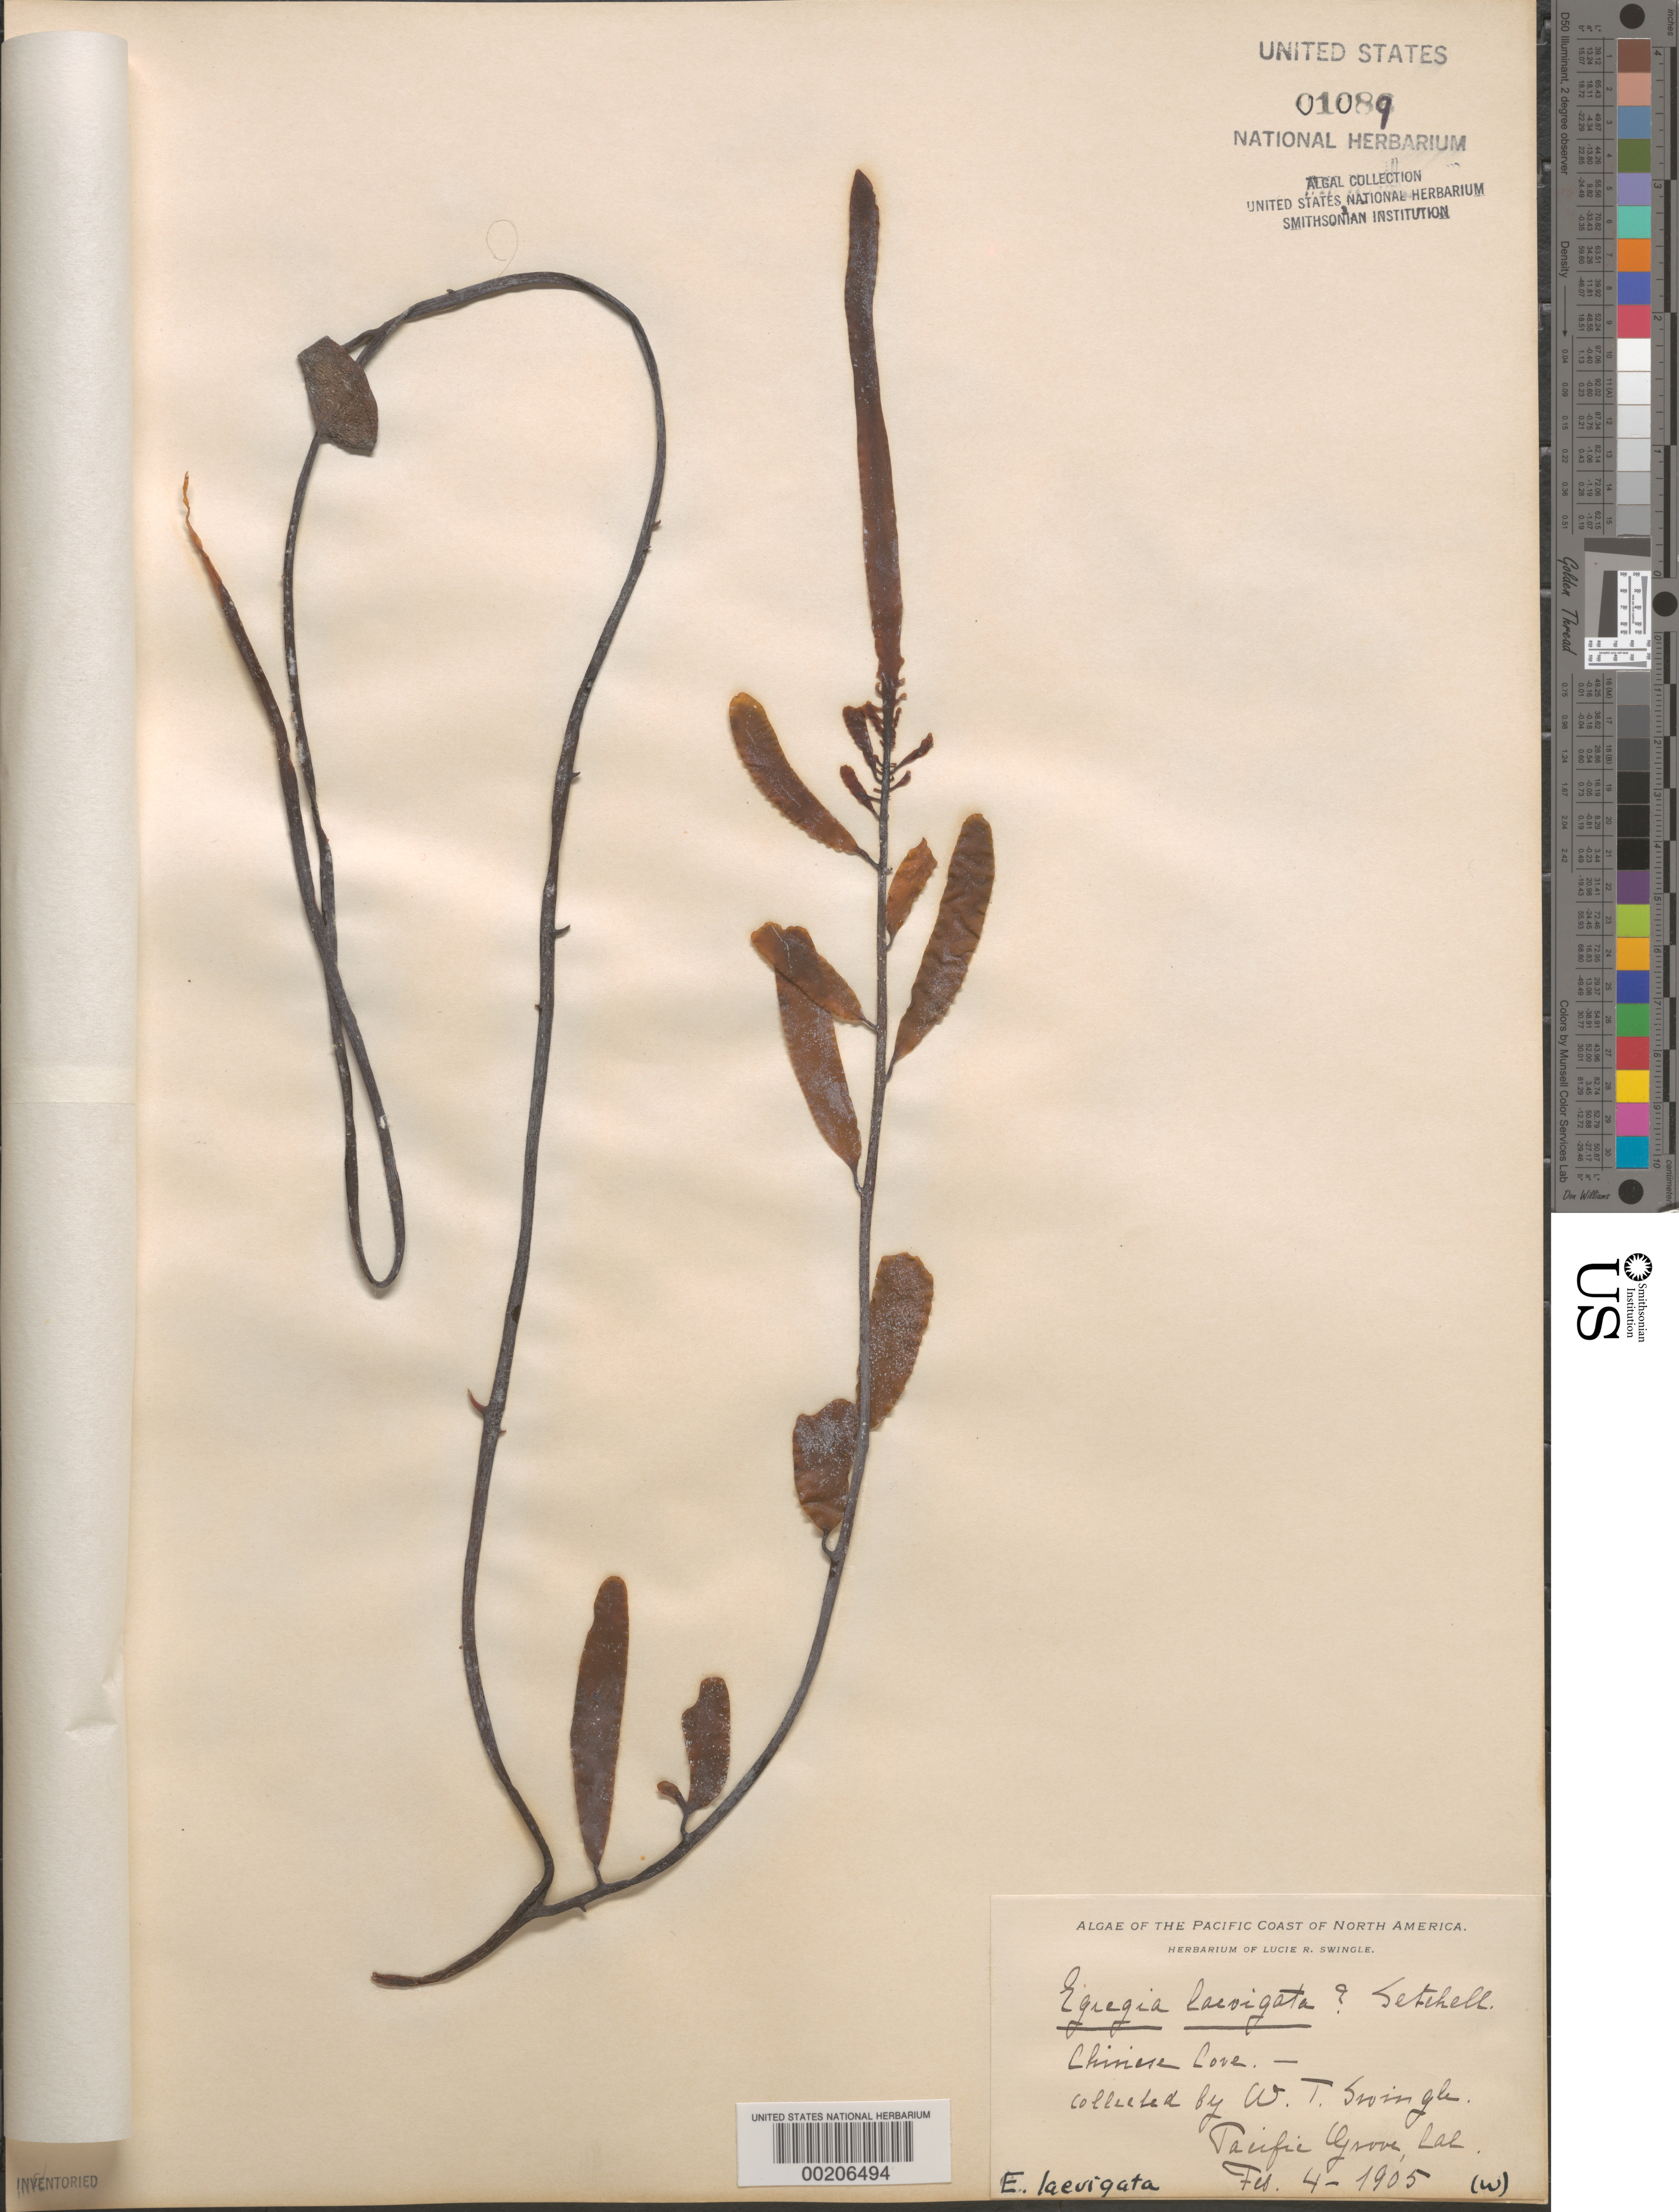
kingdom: Chromista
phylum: Ochrophyta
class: Phaeophyceae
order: Laminariales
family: Lessoniaceae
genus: Egregia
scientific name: Egregia menziesii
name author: (Turner) Aresch.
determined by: Algae name updating Project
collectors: W. T. Swingle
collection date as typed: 04 Feb 1905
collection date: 1905-02-04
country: United States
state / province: California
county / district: Monterey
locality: Pacific Grove, Chinese Cove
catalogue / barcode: US 1089